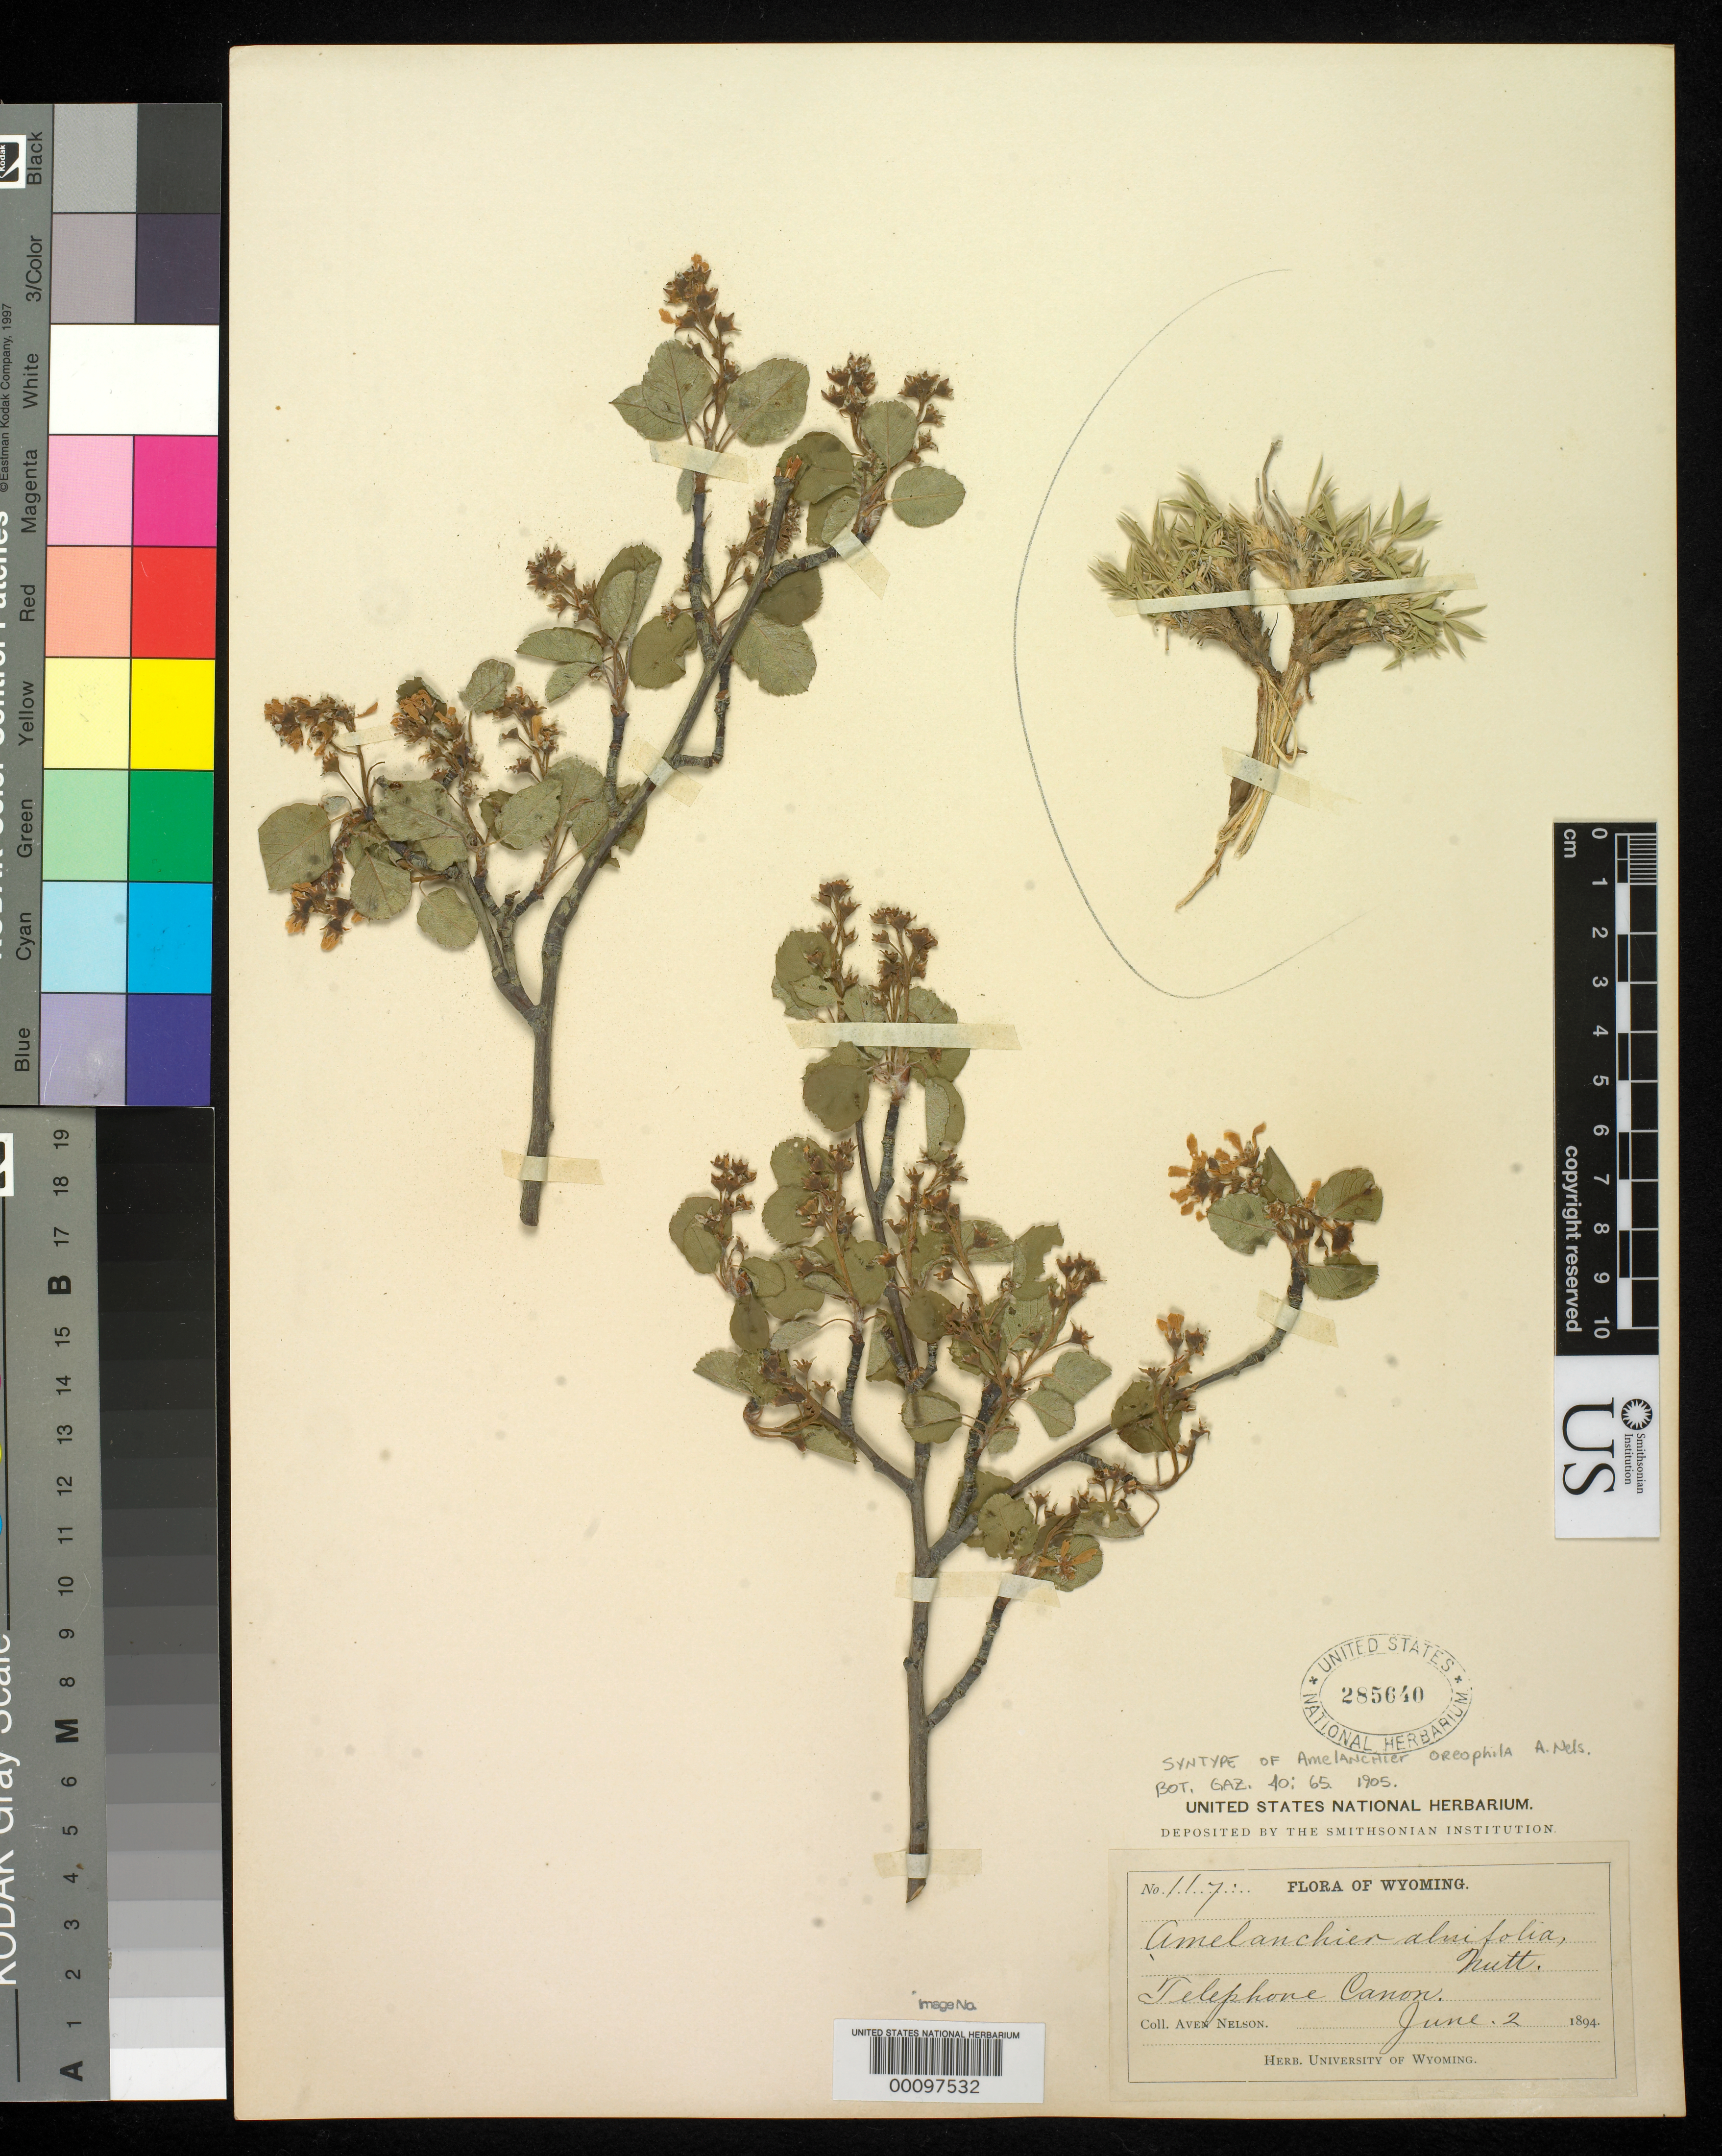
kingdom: Plantae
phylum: Tracheophyta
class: Magnoliopsida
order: Rosales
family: Rosaceae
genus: Amelanchier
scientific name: Amelanchier oreophila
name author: A. Nelson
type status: Syntype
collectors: A. Nelson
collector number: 117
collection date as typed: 02 Jun 1894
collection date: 1894-06-02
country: United States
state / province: Wyoming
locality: Telephone Canyon.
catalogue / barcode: US 285640